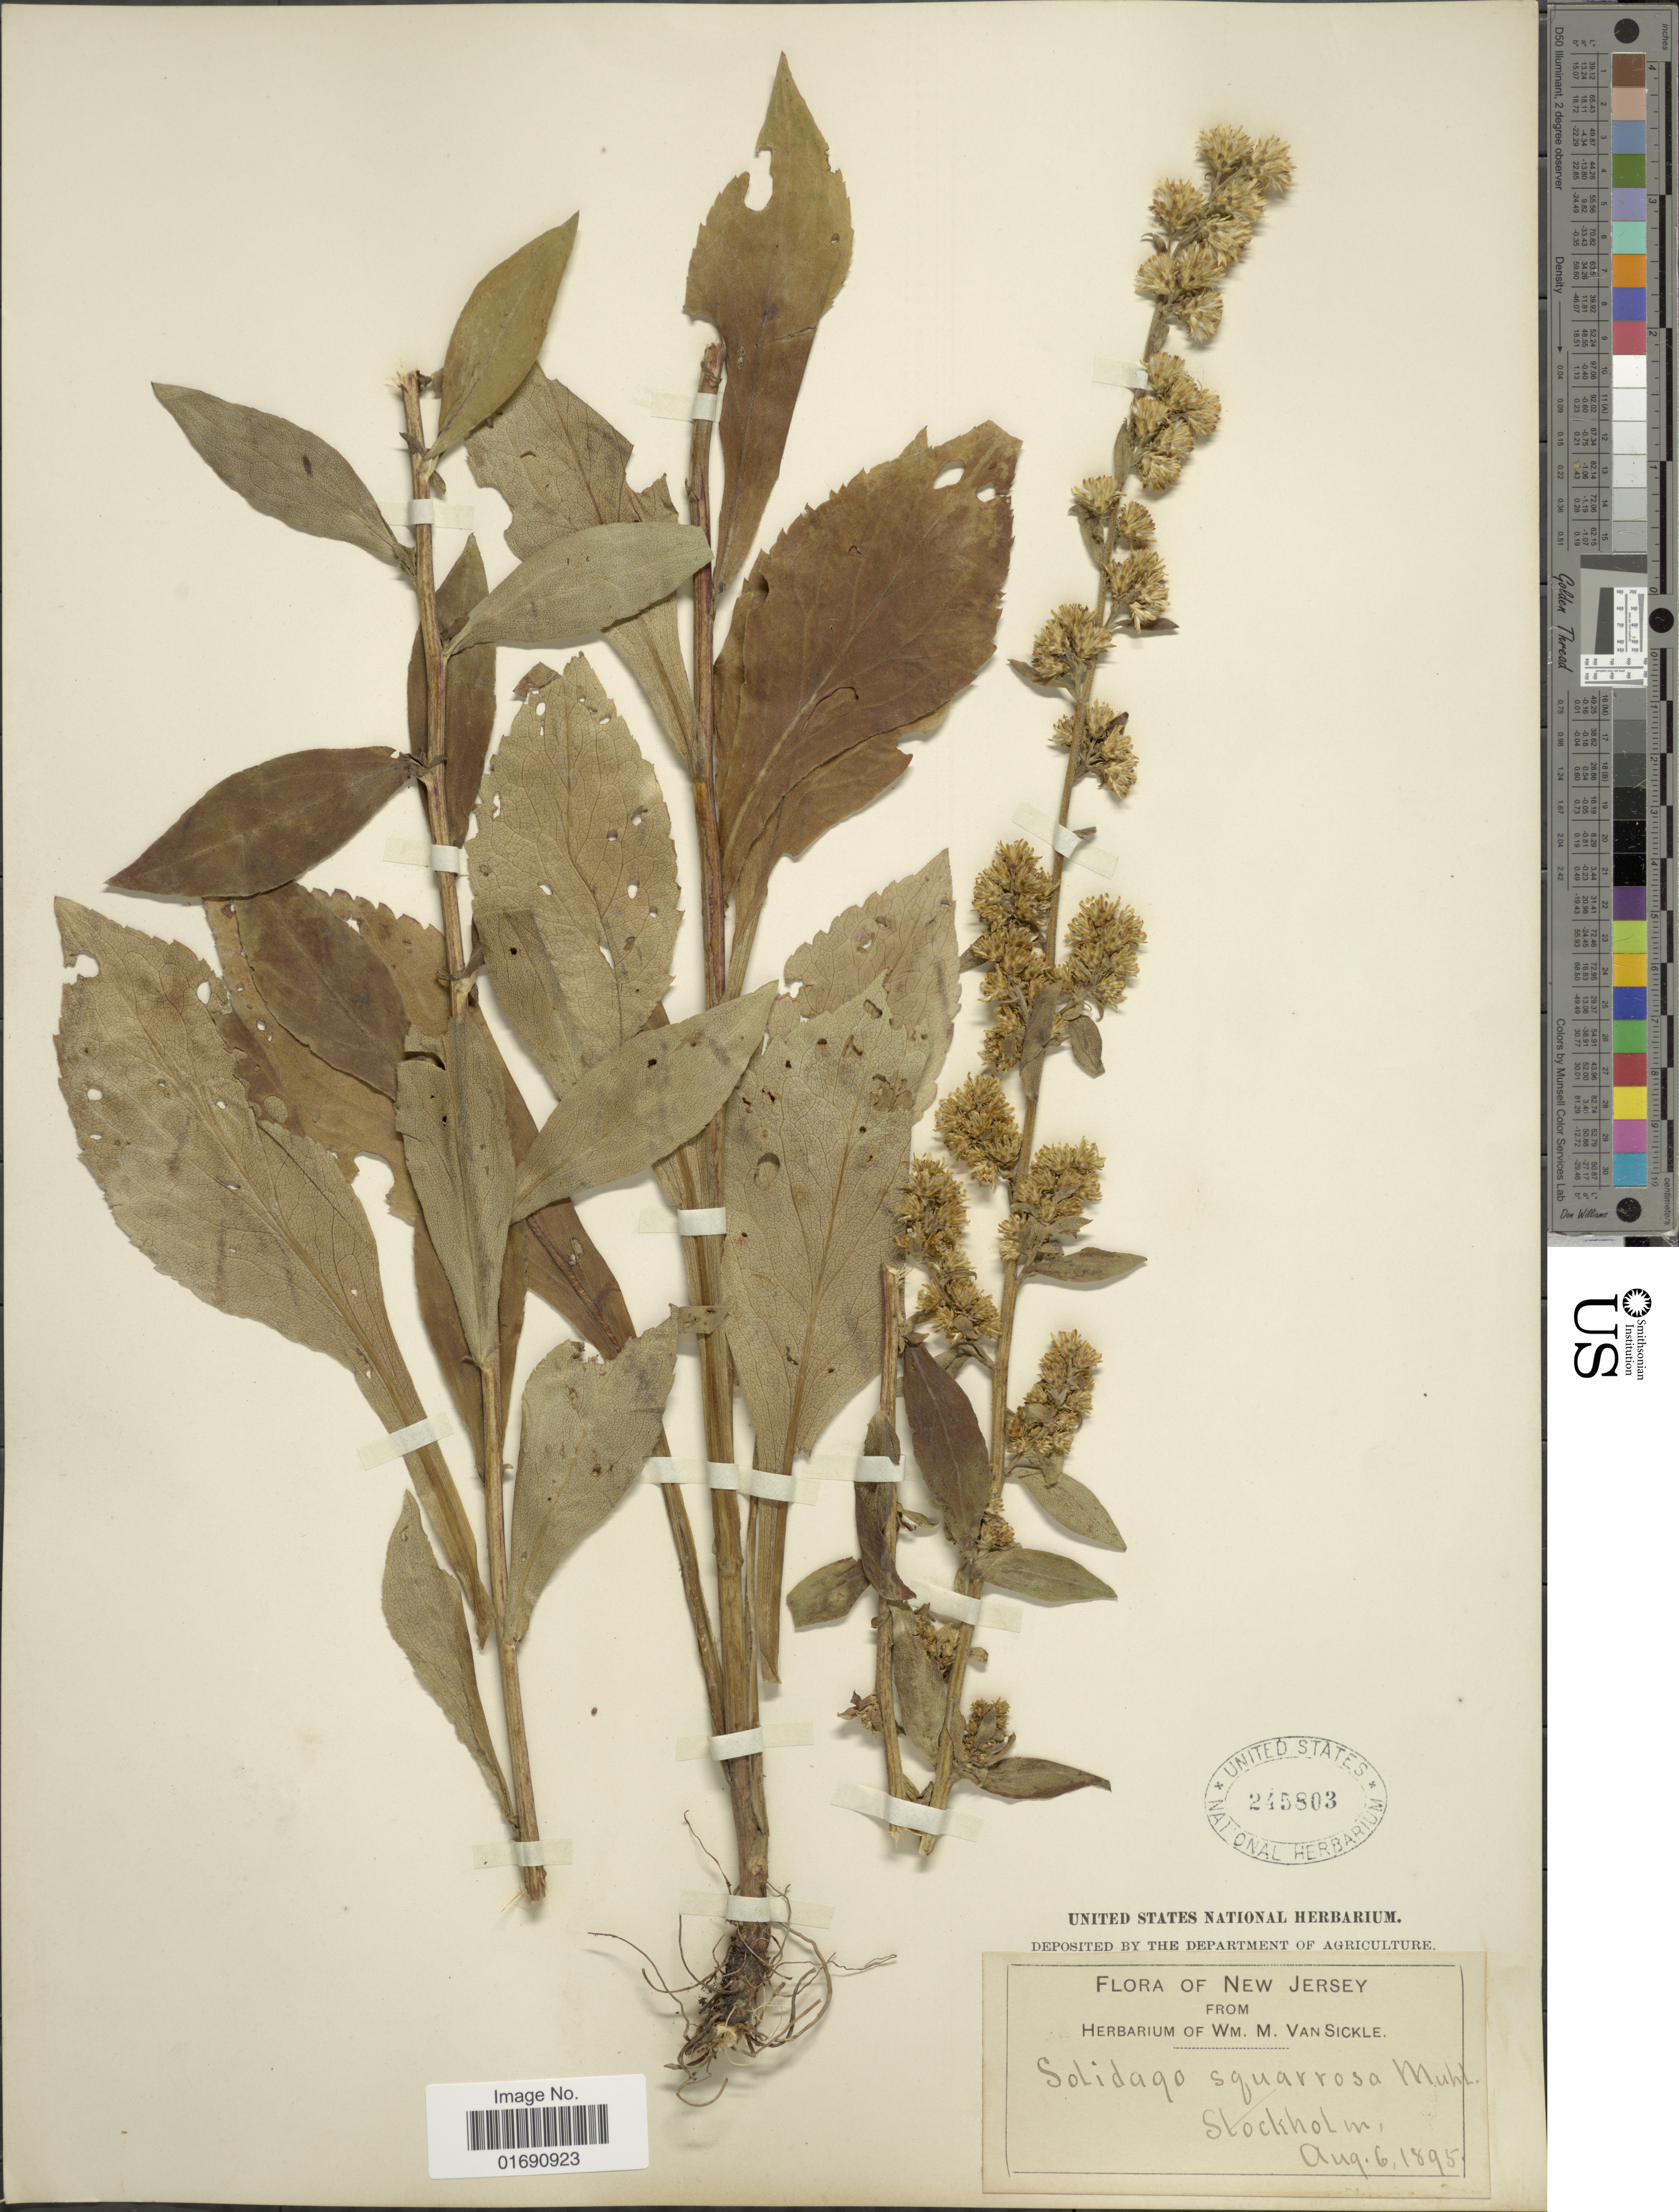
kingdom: Plantae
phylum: Tracheophyta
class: Magnoliopsida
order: Asterales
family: Asteraceae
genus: Solidago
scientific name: Solidago squarrosa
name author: Muhl.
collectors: ex herb. Wm. M. Van Sickle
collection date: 1895-08-06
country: United States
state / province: New Jersey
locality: Stockholm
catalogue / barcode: US 245803